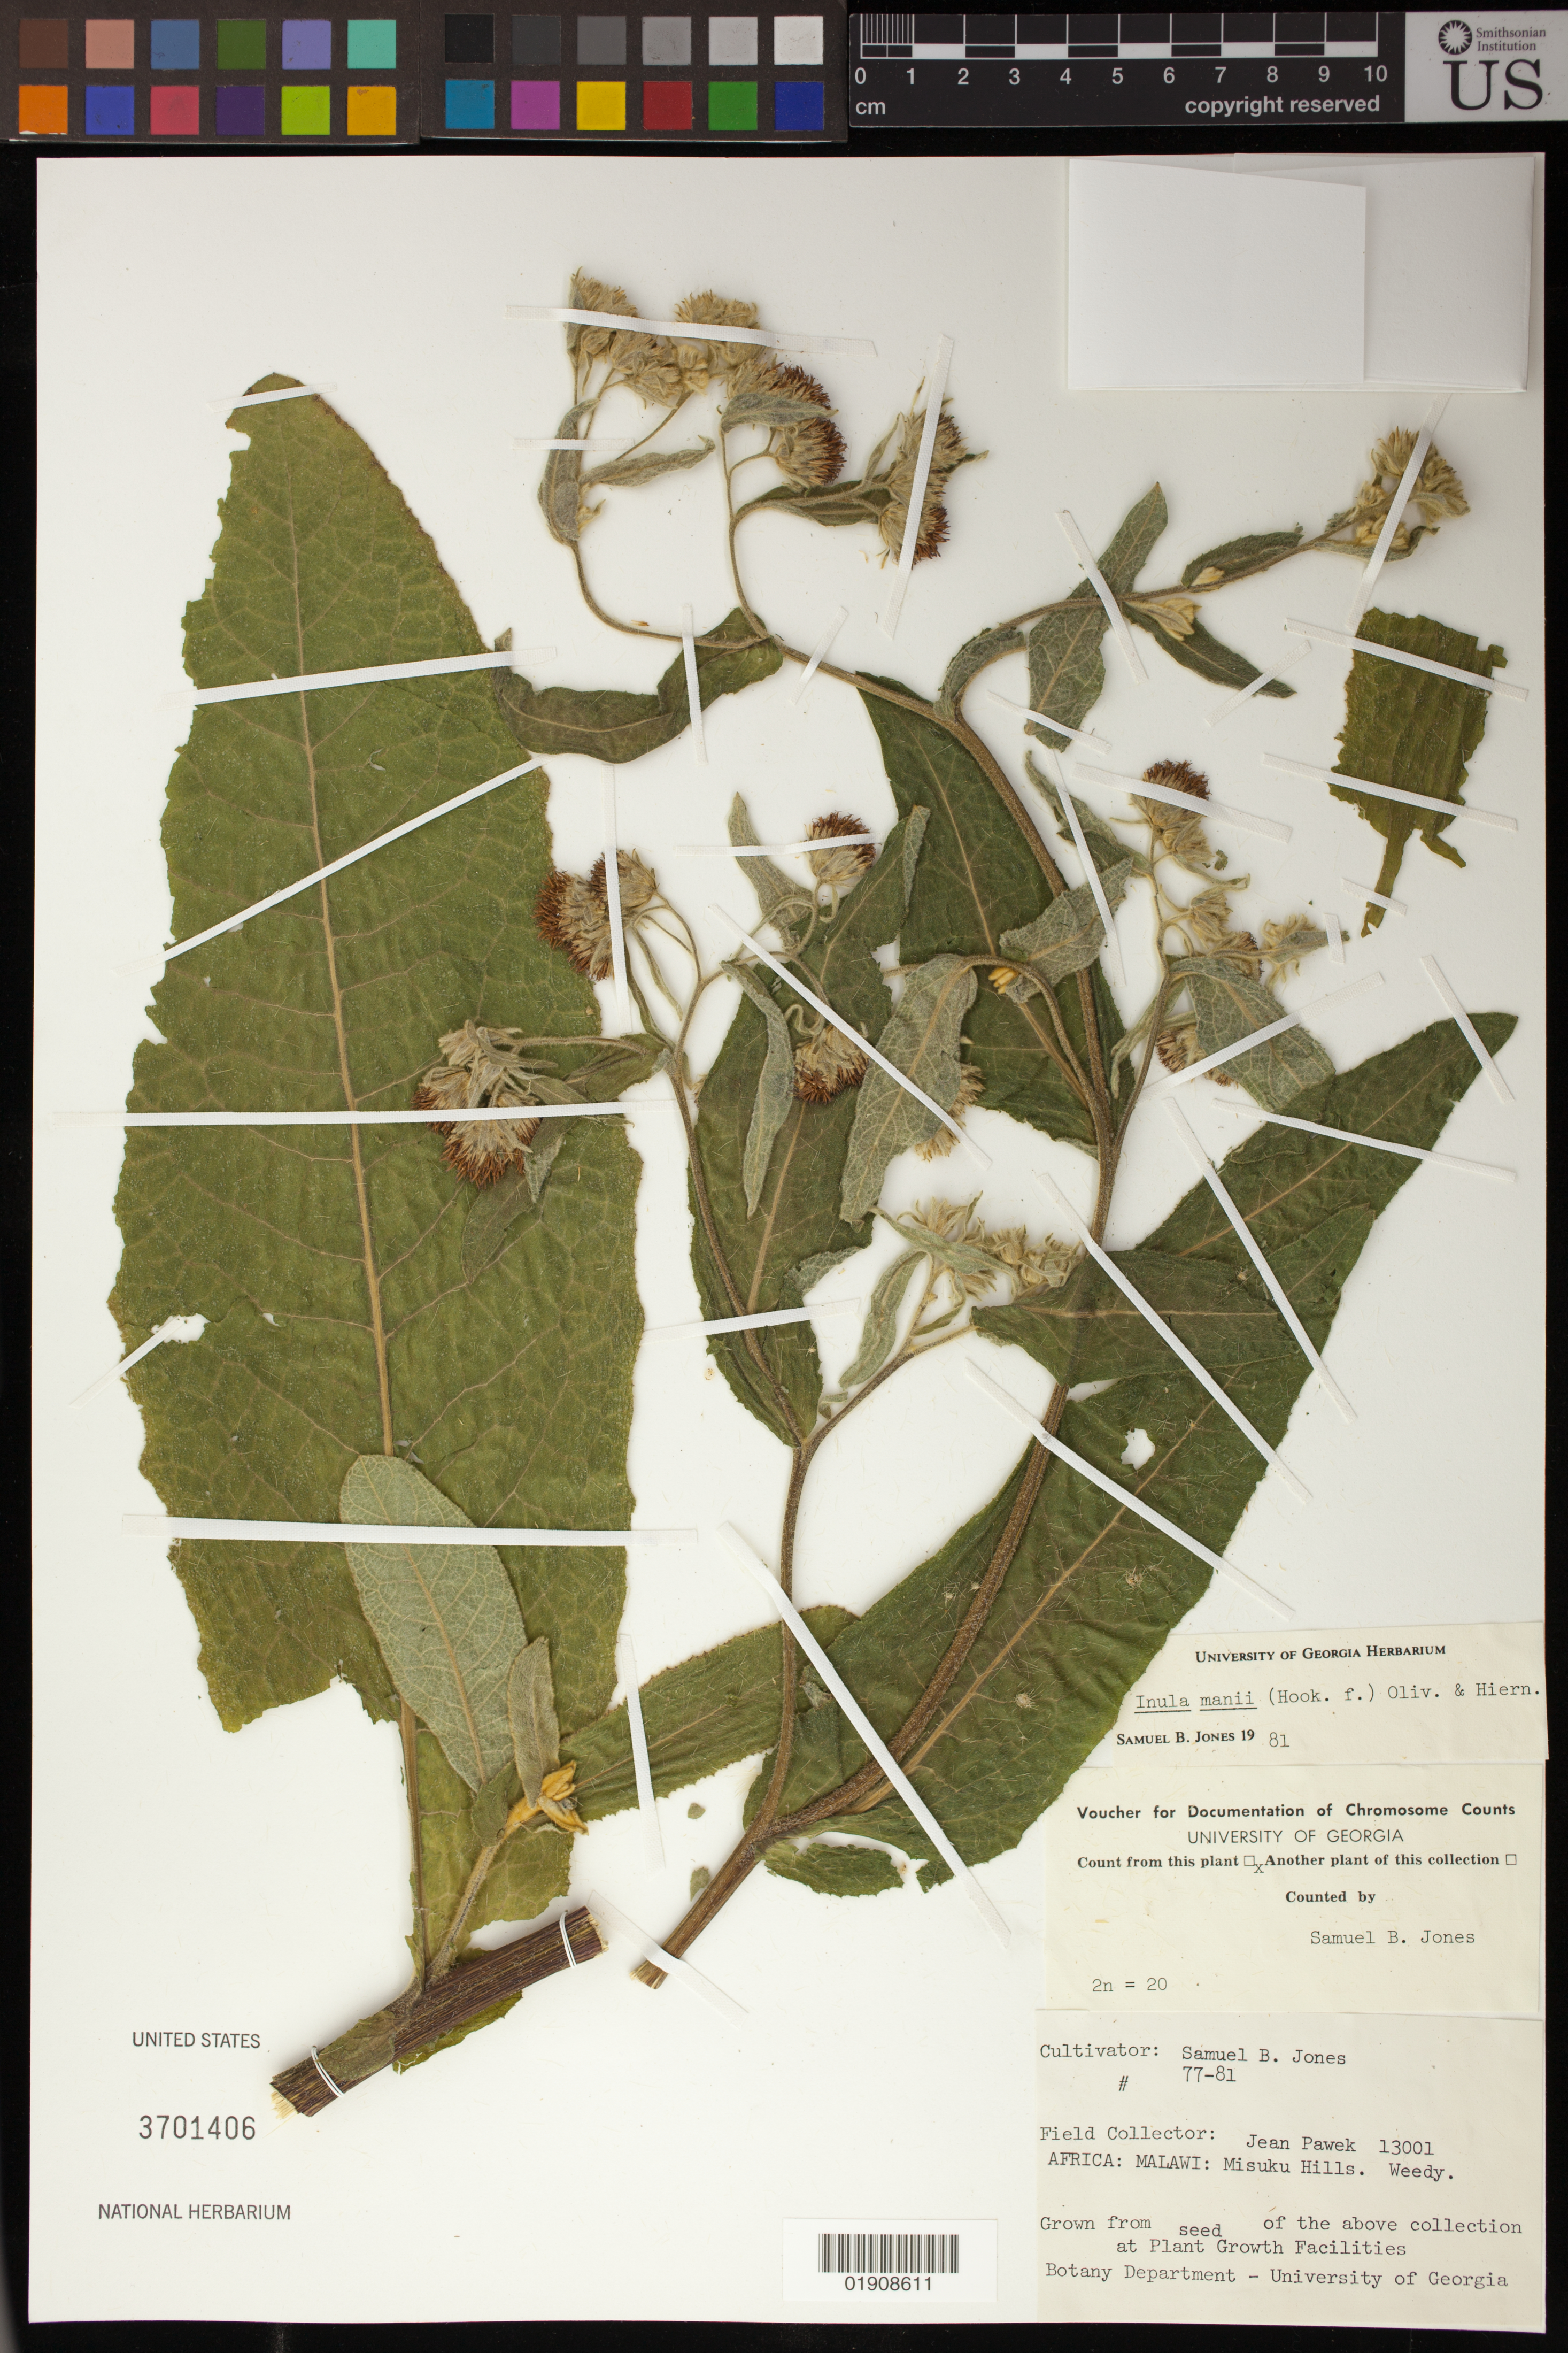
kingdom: Plantae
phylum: Tracheophyta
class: Magnoliopsida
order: Asterales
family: Asteraceae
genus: Inula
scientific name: Inula mannii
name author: (Hook. f.) Oliv. & Hiern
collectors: J. Pawek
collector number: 13001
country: Malawi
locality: Misuku Hills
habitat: Grown from seed at Plant Growth Facilities, Botany Dept., Univ. of Georgia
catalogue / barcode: US 3701406